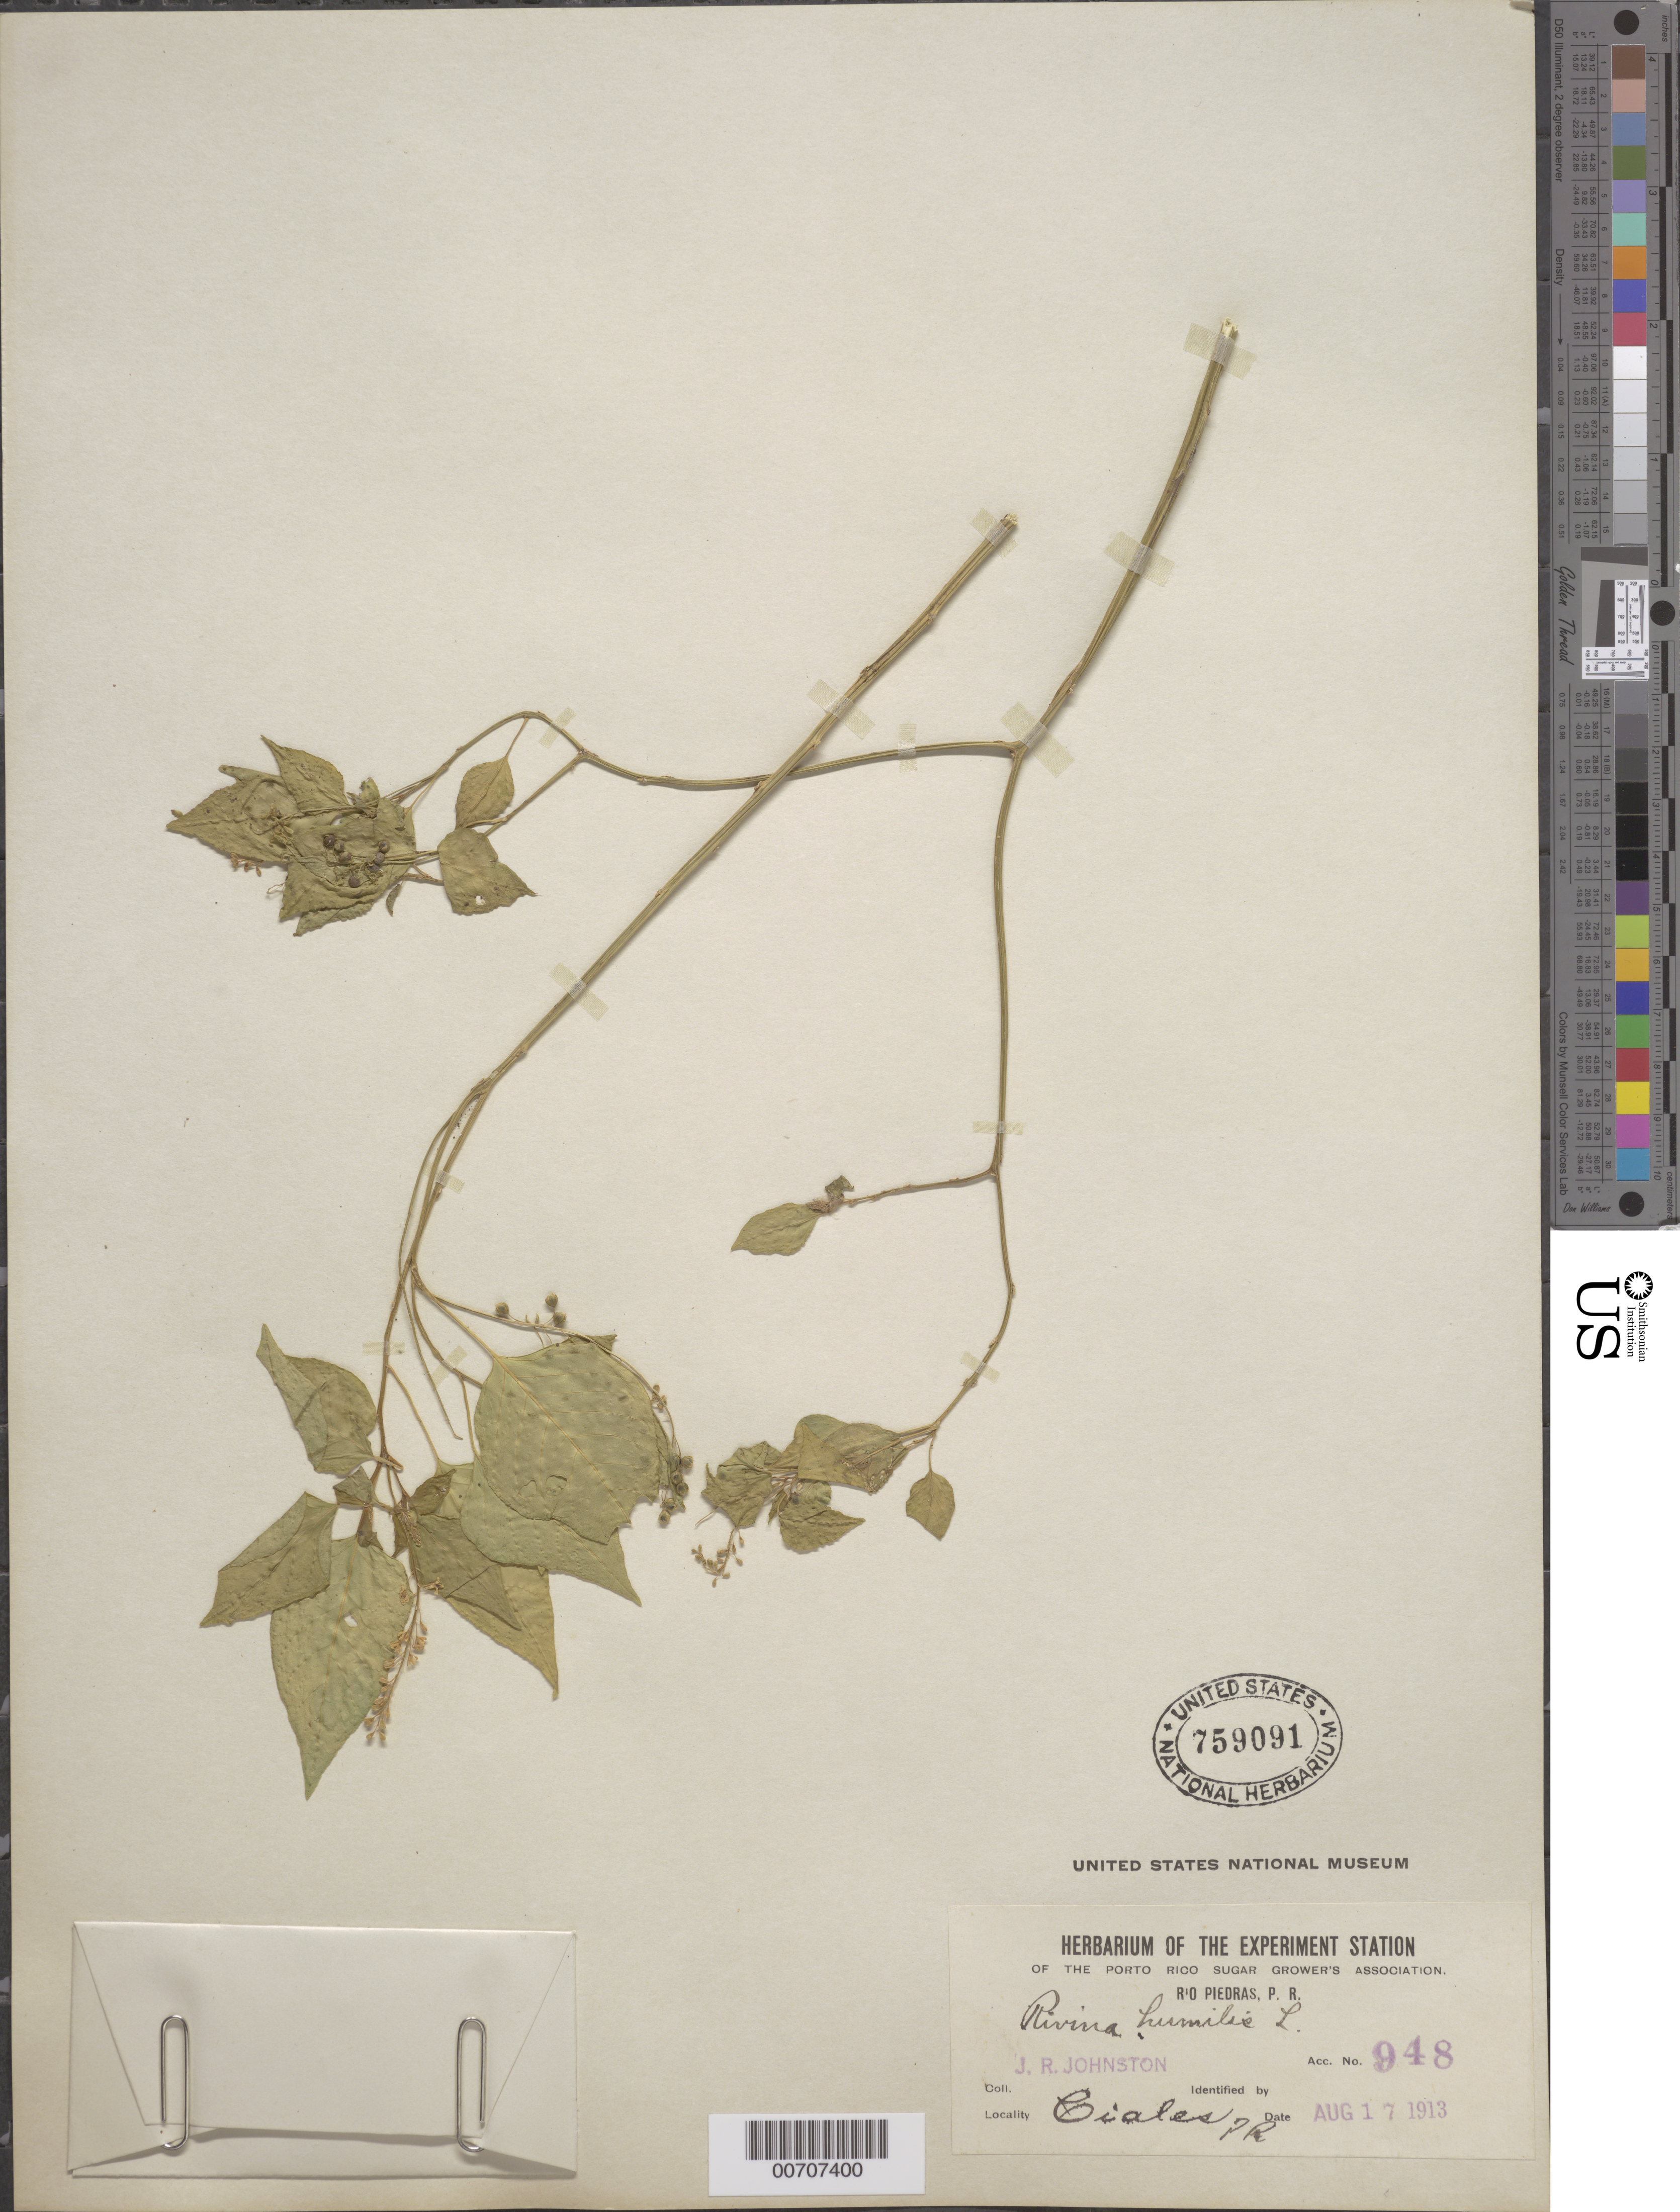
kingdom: Plantae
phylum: Tracheophyta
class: Magnoliopsida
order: Caryophyllales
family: Phytolaccaceae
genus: Rivina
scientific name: Rivina humilis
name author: L.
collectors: J. Johnston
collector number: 948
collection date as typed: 17 Aug 1913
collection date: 1913-08-17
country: Puerto Rico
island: Greater Antilles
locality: Ciales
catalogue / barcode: US 759091